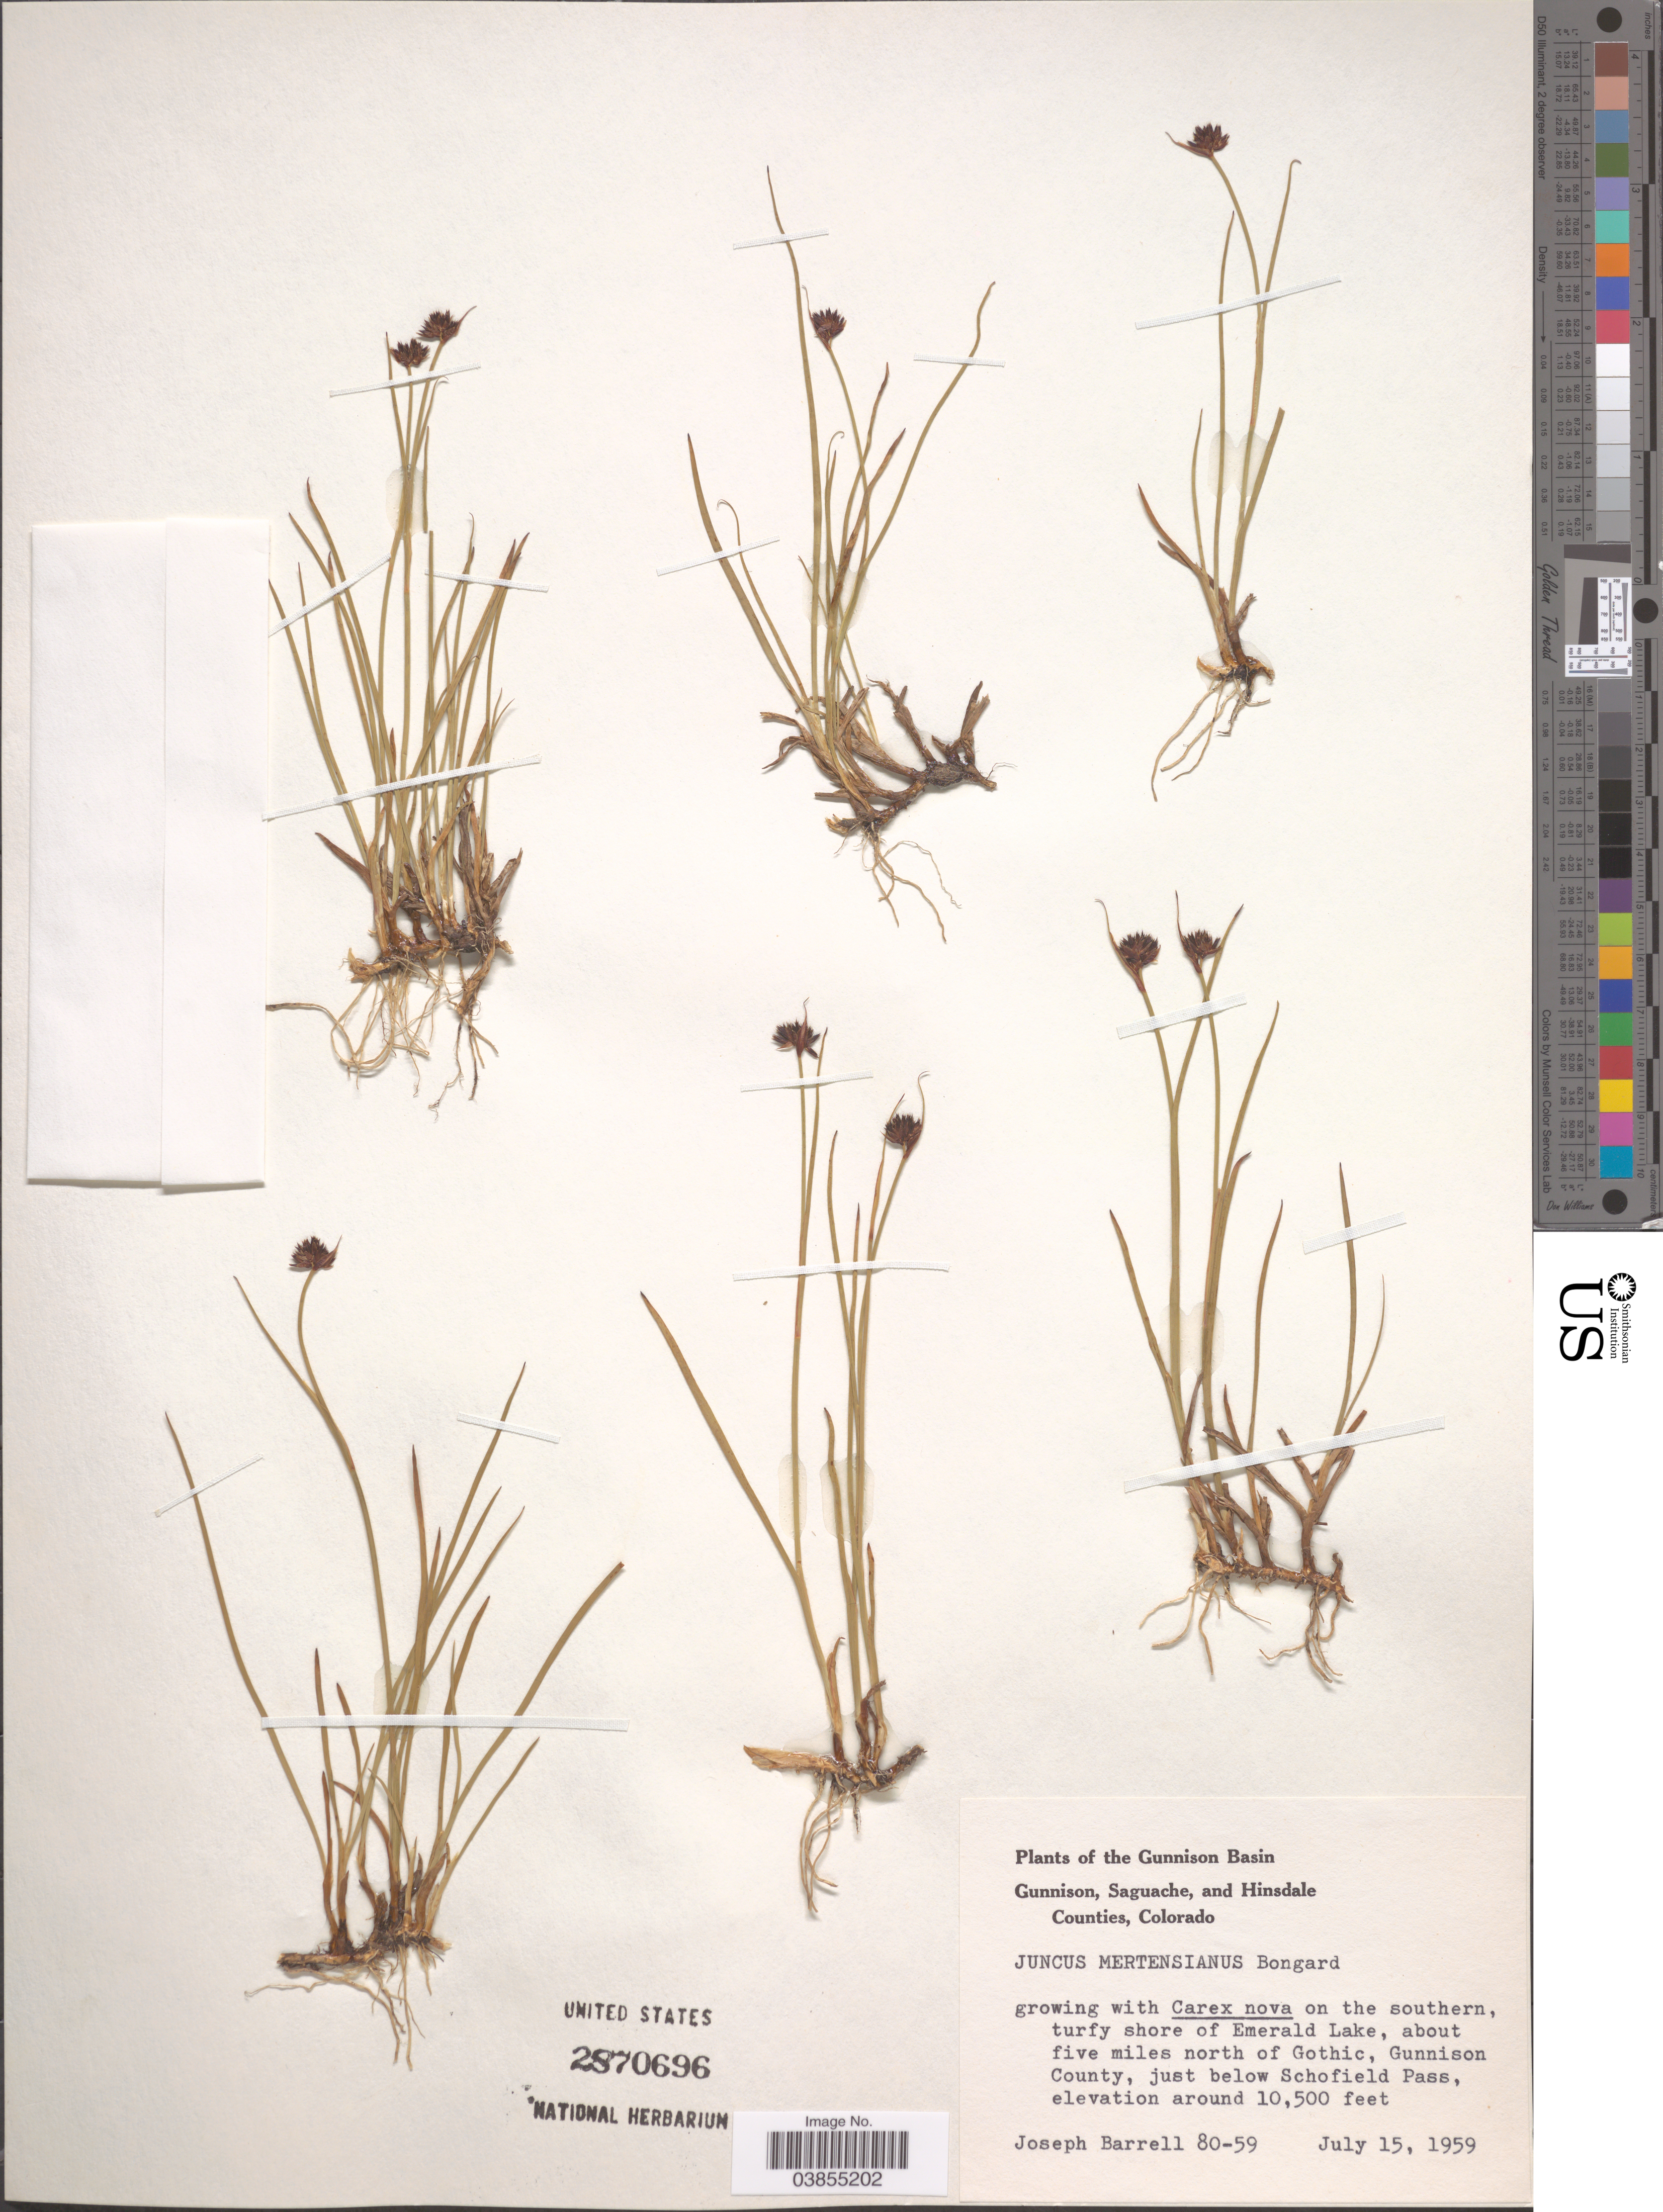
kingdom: Plantae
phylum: Tracheophyta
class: Liliopsida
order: Poales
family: Juncaceae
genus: Juncus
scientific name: Juncus mertensianus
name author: Bong.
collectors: J. Barrell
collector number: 80-59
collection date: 1959-07-15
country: United States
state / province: Colorado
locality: Gunnison Basin, on the southern, turfy shore of Emerald Lake, about five miles north of Gothic, Gunnison County, just below Schofield Pass.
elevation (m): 3200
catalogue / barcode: US 2870696